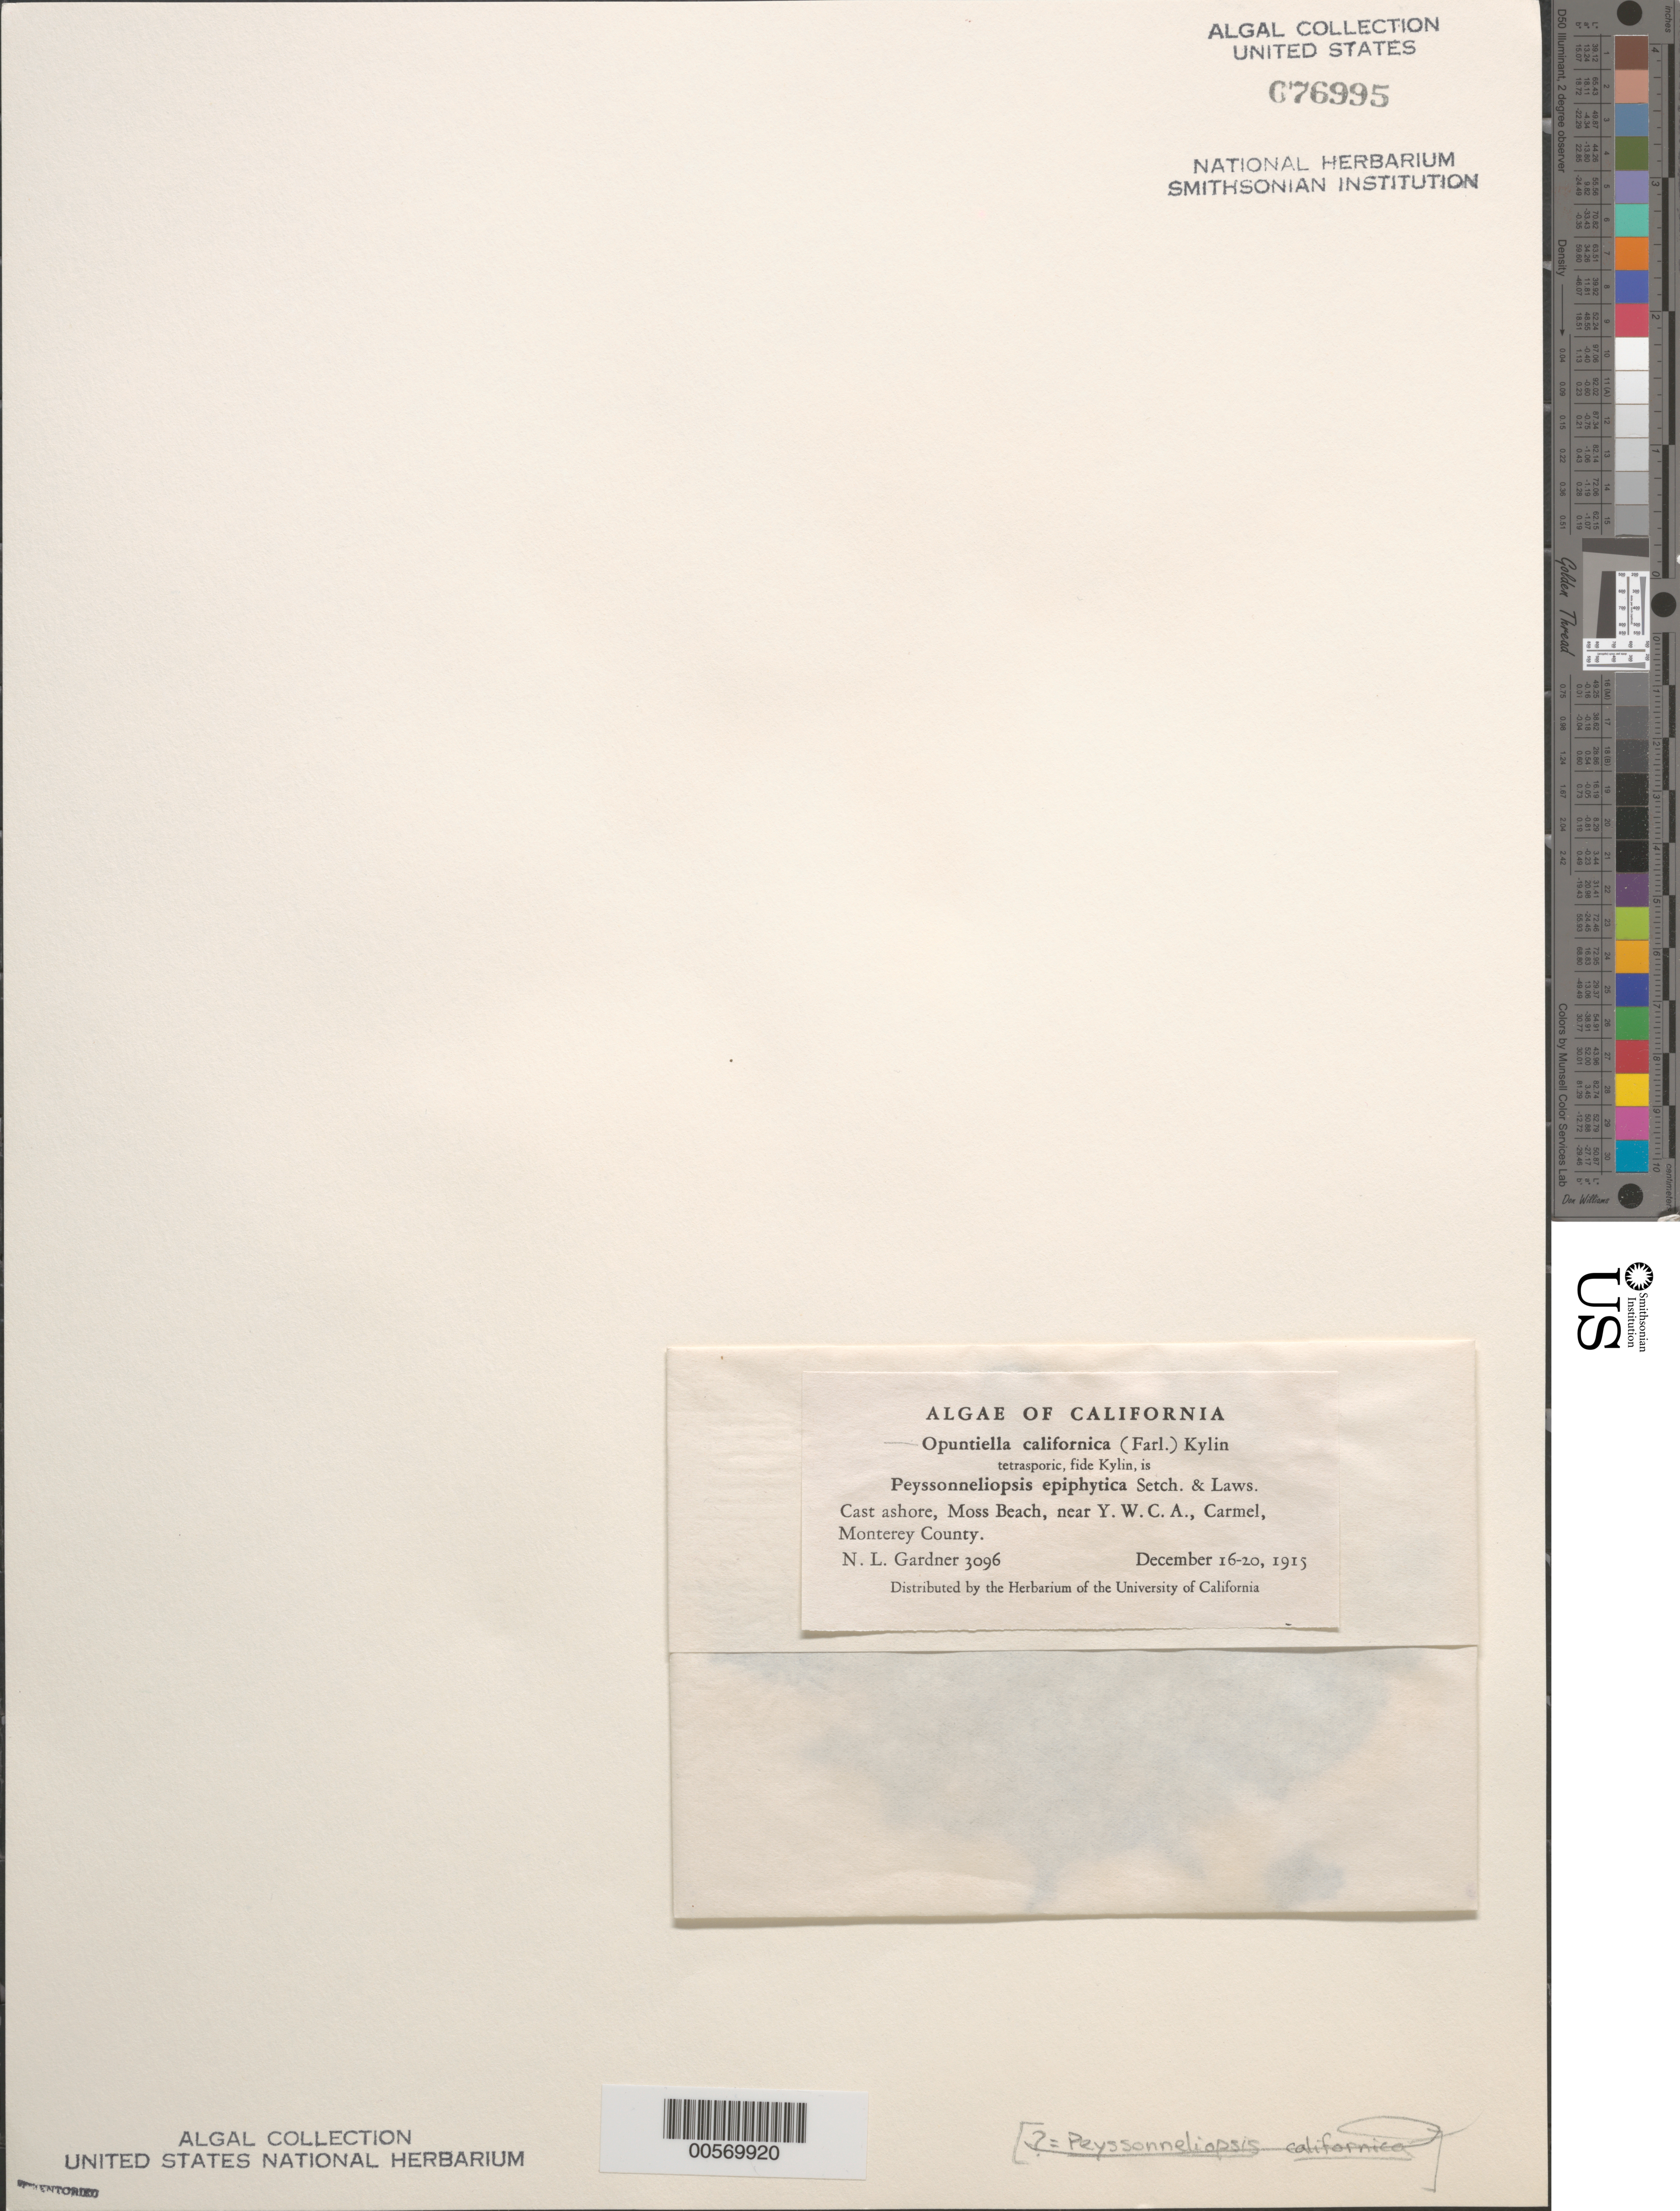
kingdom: Plantae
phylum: Rhodophyta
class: Florideophyceae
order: Gigartinales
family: Furcellariaceae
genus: Opuntiella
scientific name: Opuntiella californica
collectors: N. Gardner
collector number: NLG 3096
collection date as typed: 16 Dec 1915 to 20 Dec 1915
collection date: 1915-12-16/1915-12-20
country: United States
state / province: California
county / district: Monterey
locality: Moss Beach, Carmel, near YWCA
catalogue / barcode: US 76995